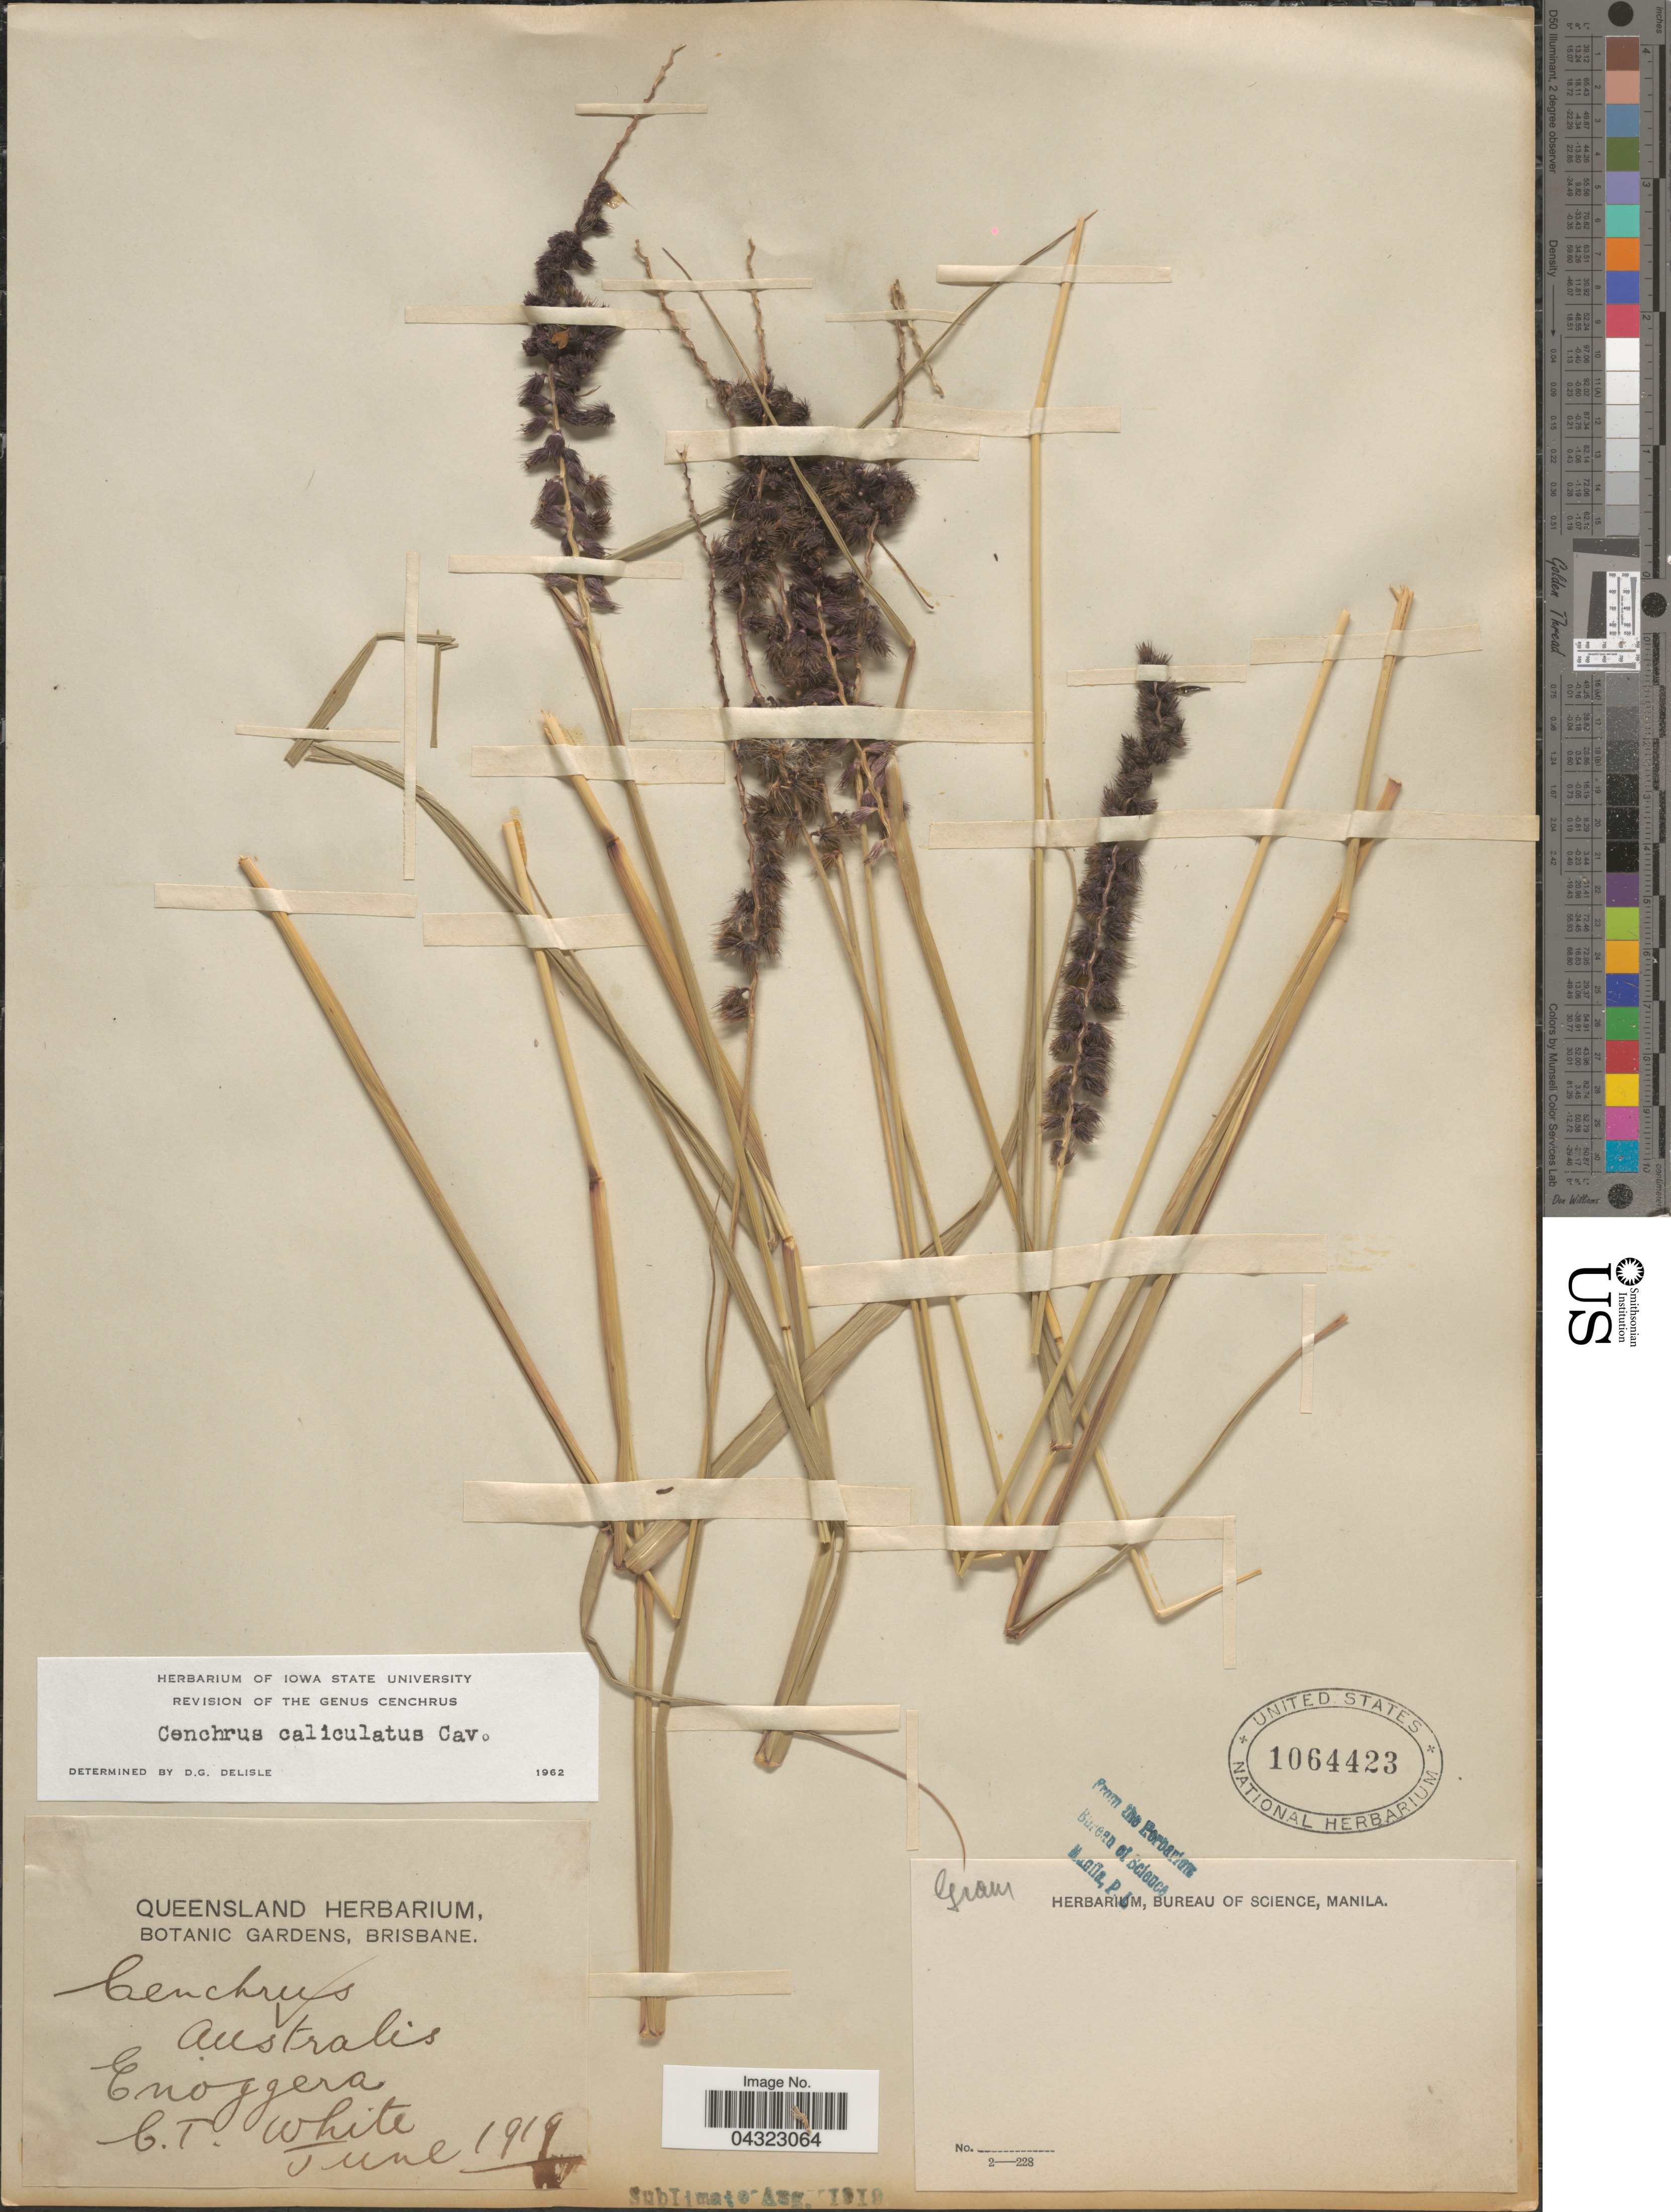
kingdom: Plantae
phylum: Tracheophyta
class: Liliopsida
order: Poales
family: Poaceae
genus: Cenchrus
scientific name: Cenchrus caliculatus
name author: Cav.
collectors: C. T. White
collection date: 1919-06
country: Australia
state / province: Queensland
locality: Enoggera.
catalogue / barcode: US 1064423